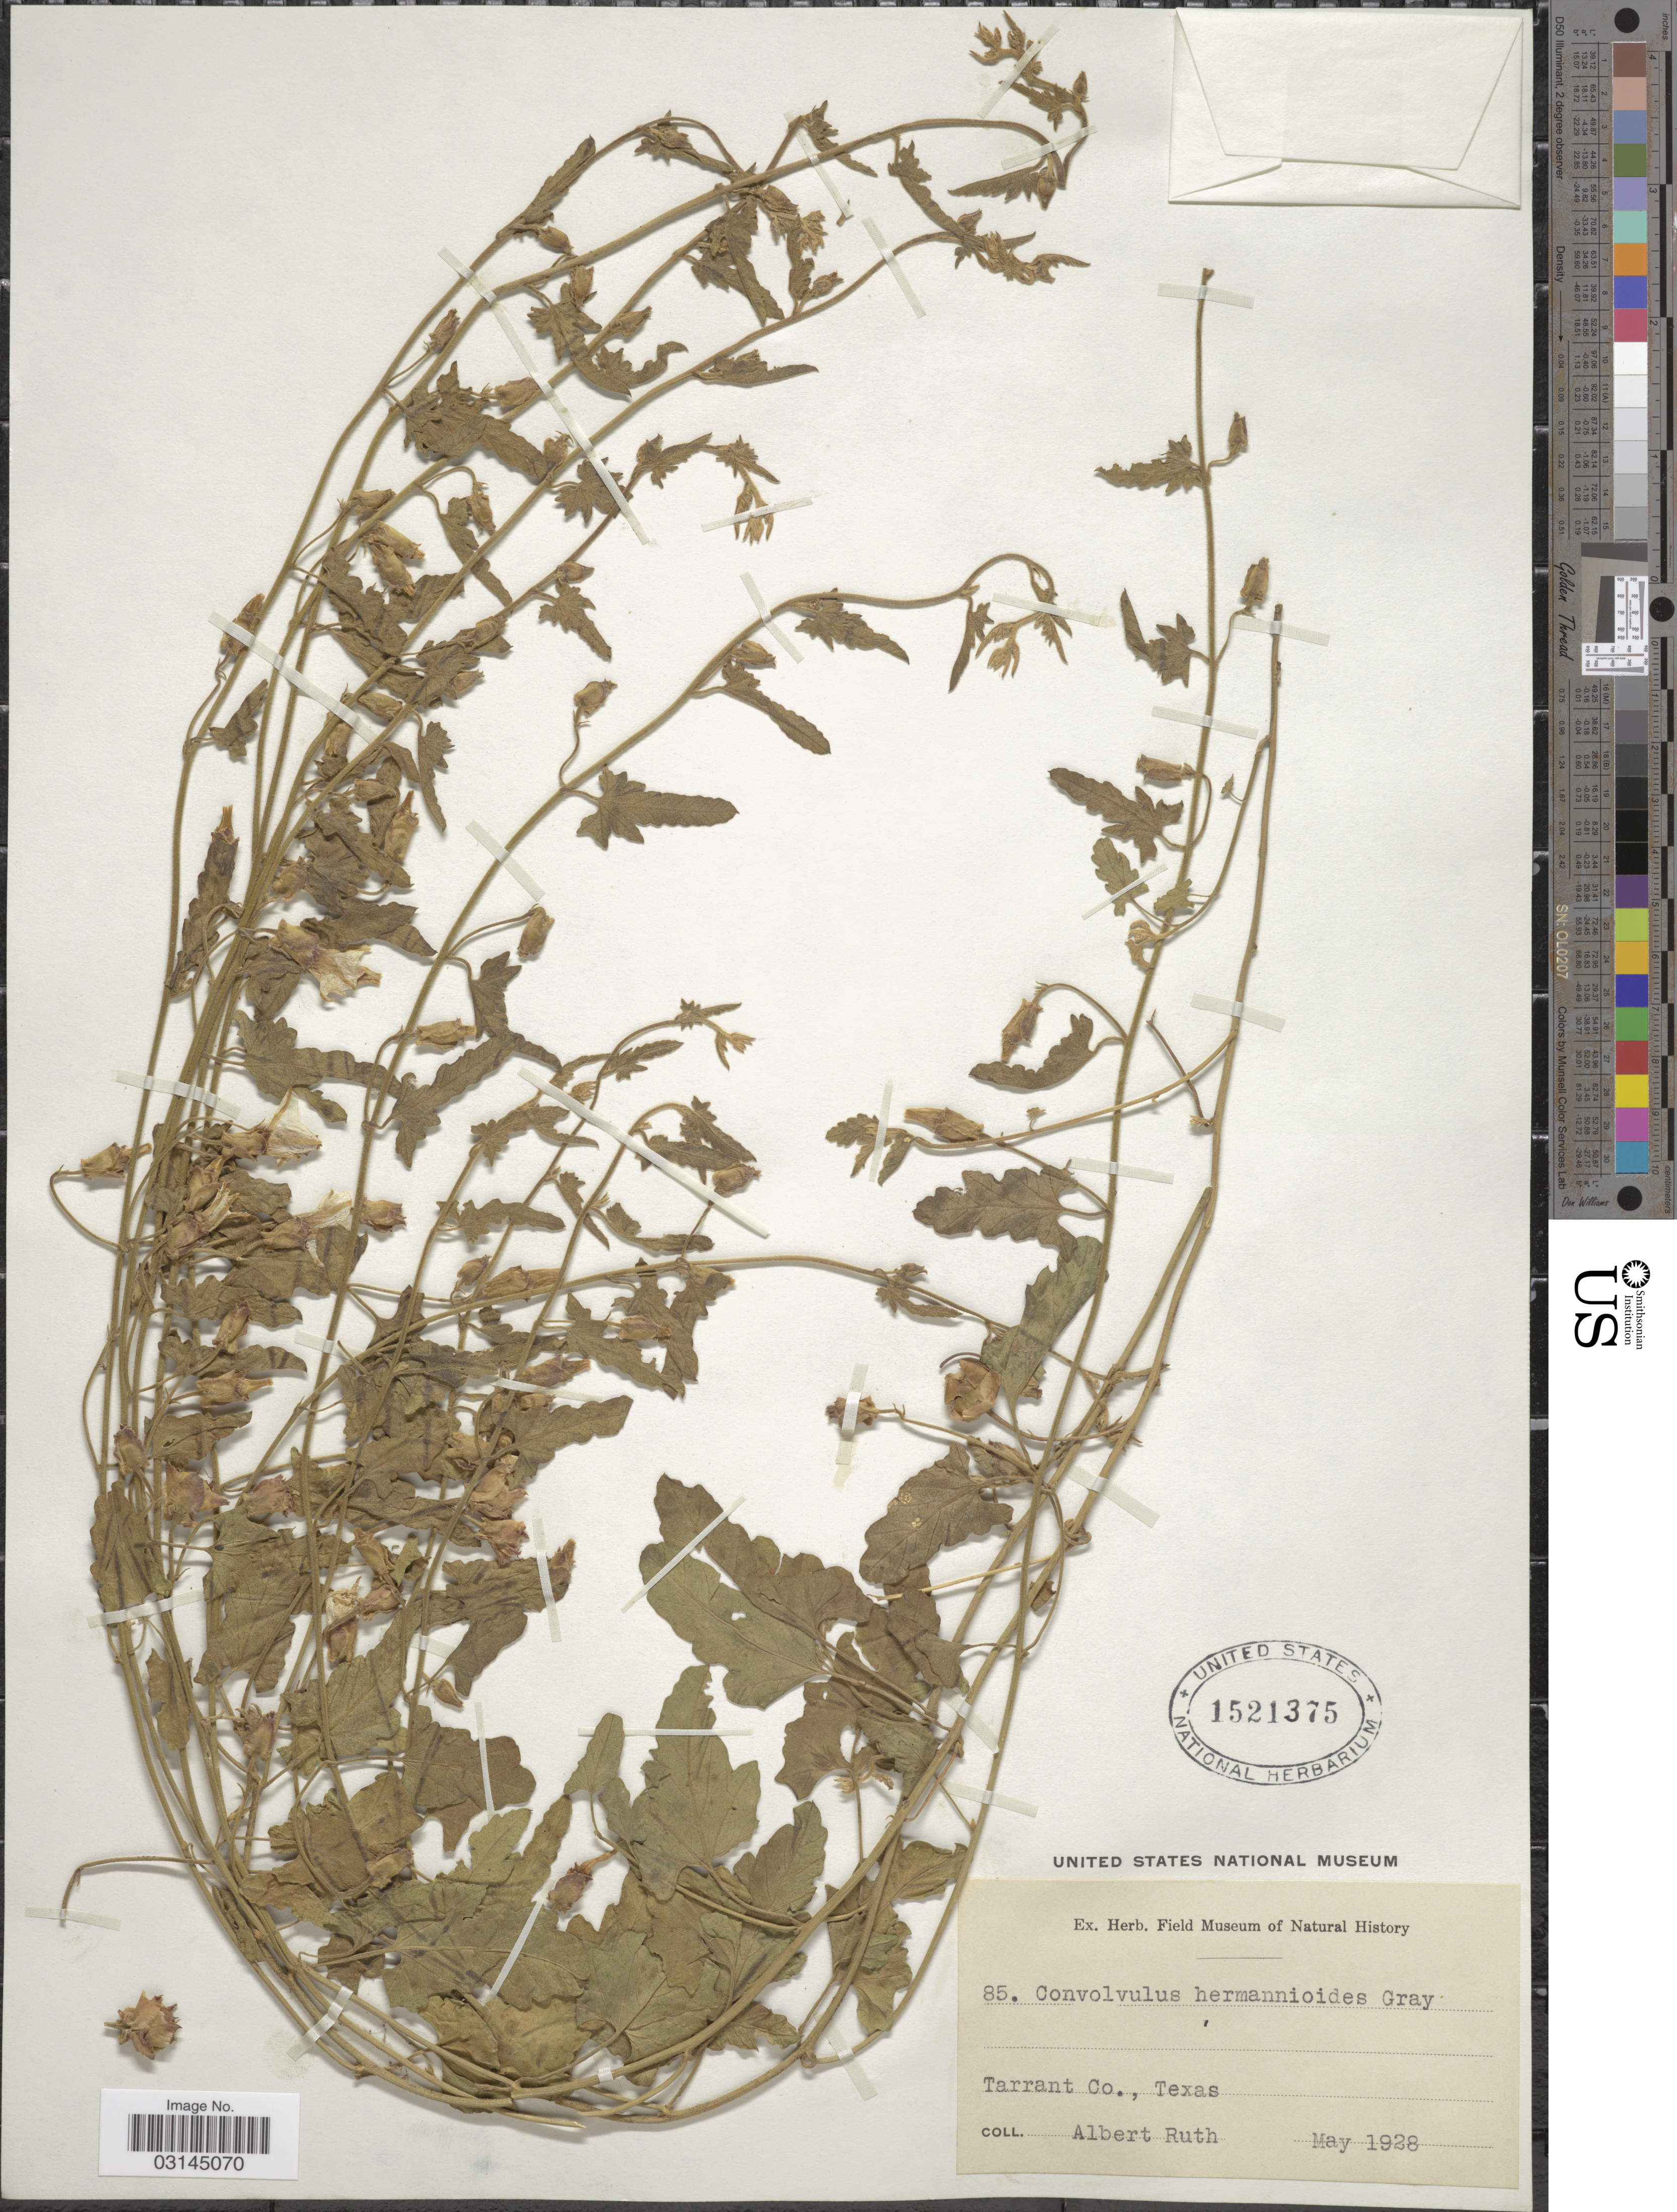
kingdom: Plantae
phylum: Tracheophyta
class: Magnoliopsida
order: Solanales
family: Convolvulaceae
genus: Convolvulus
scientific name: Convolvulus hermannioides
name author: A. Gray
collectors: A. Ruth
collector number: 85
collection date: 1928-05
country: United States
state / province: Texas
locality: Tarrant Co.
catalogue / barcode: US 1521375